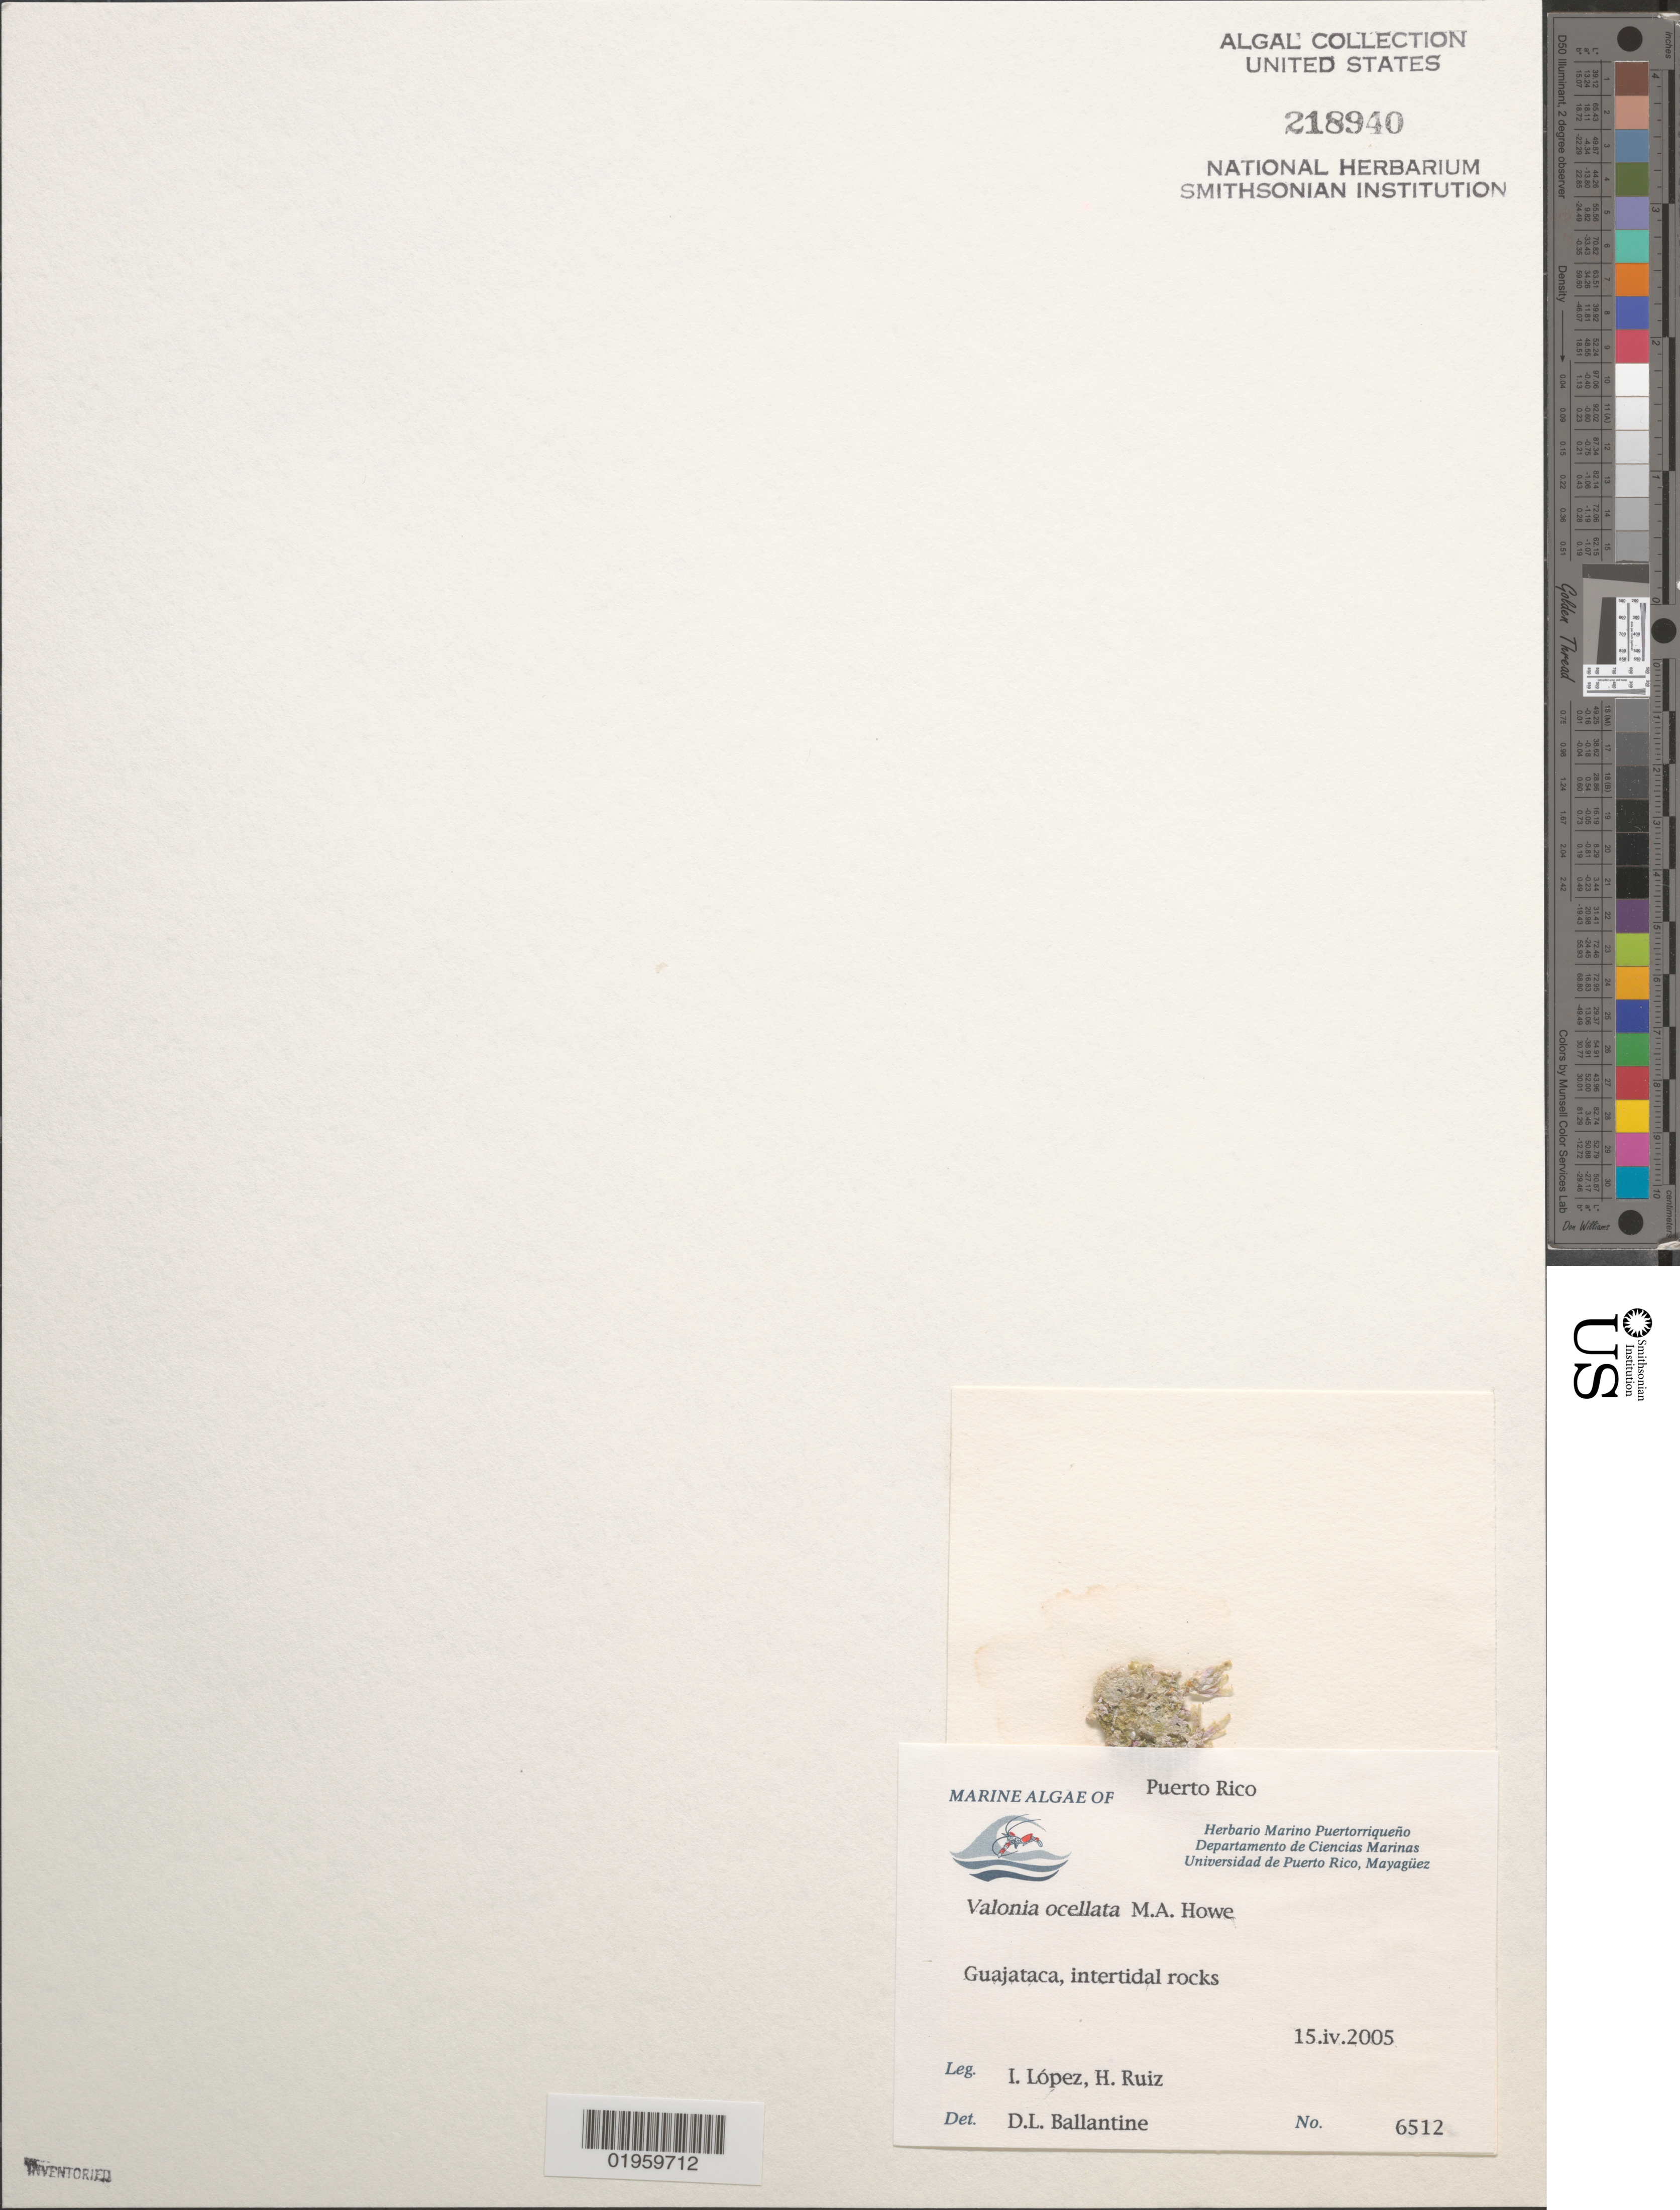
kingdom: Plantae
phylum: Chlorophyta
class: Ulvophyceae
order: Siphonocladales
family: Siphonocladaceae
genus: Dictyosphaeria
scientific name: Dictyosphaeria ocellata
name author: (M. Howe) Olsen-Stojkovich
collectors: I. Lopéz & H. Ruiz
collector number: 6512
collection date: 2005-04-15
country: Puerto Rico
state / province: Guajataca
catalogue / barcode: US 218940